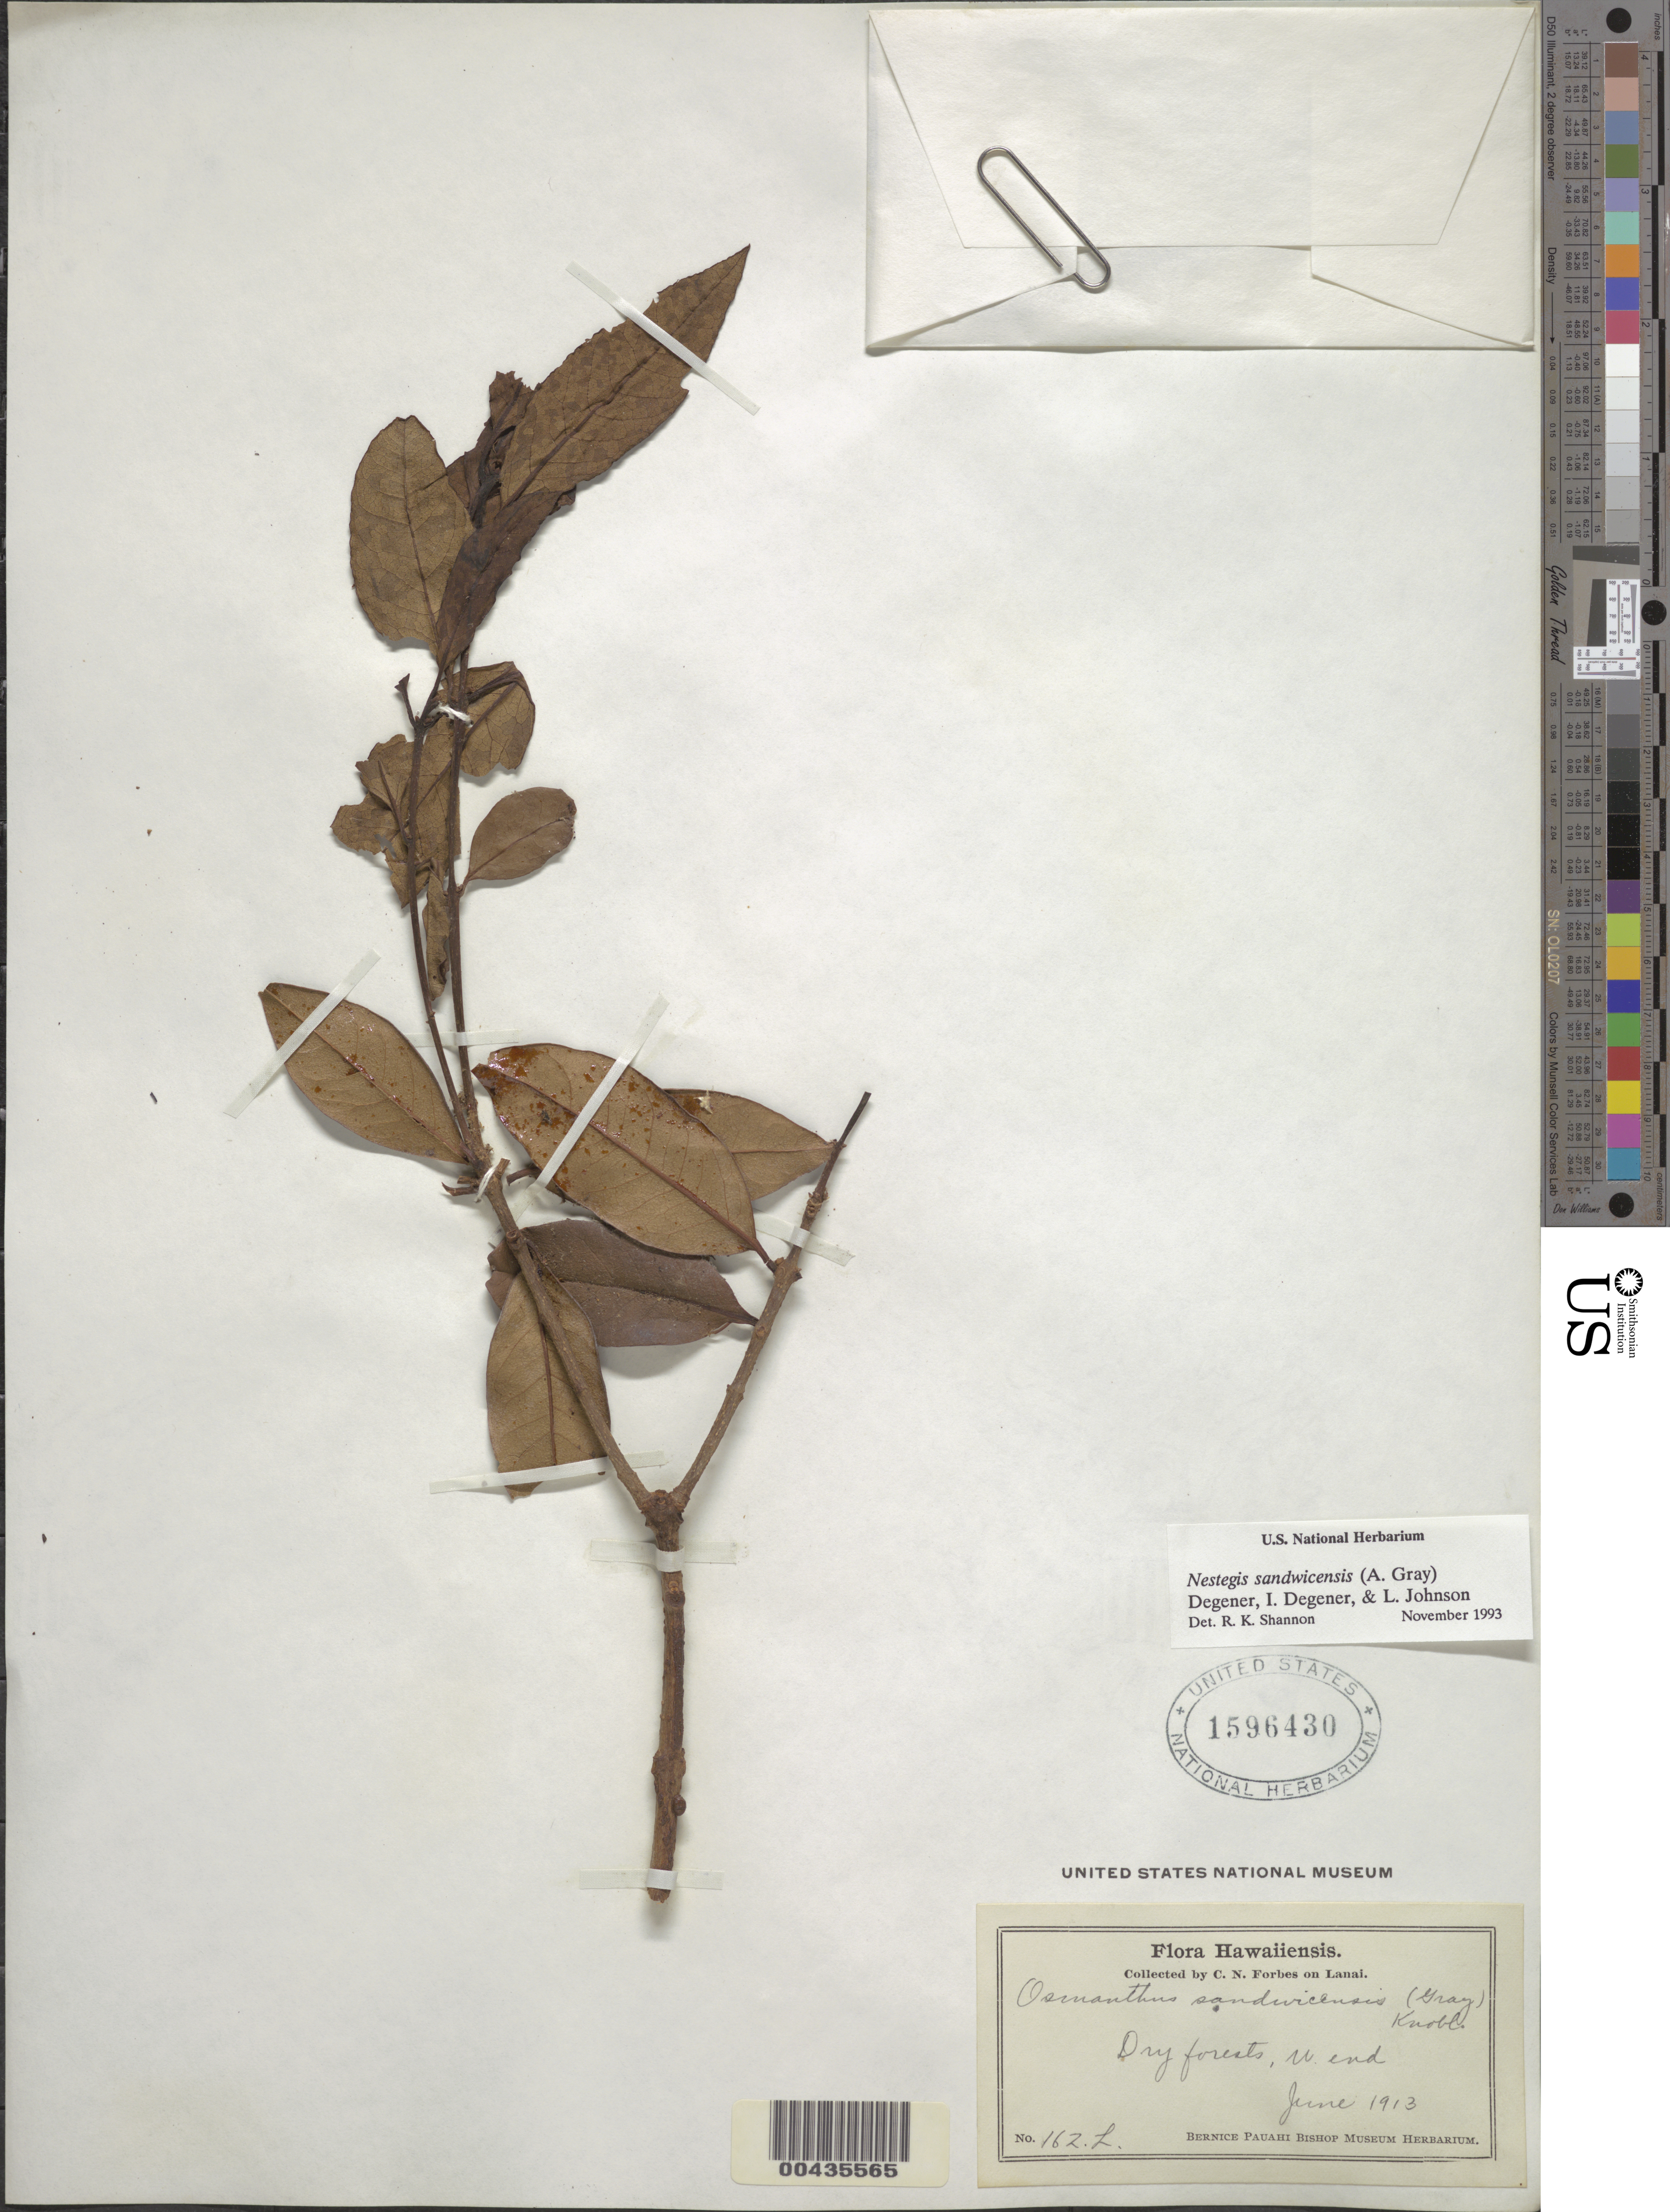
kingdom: Plantae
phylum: Tracheophyta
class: Magnoliopsida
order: Lamiales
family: Oleaceae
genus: Notelaea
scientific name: Notelaea sandwicensis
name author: (A. Gray) Hong-Wa & Besnard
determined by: Wagner, W. L., (BOT), Smithsonian Institution - National Museum of Natural History (UNITED STATES)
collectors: C. N. Forbes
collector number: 162.L.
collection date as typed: Jun 1913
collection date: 1913-06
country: United States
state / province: Hawaii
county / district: Maui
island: Lana'i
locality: Lanai, W. end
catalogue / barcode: US 1596430